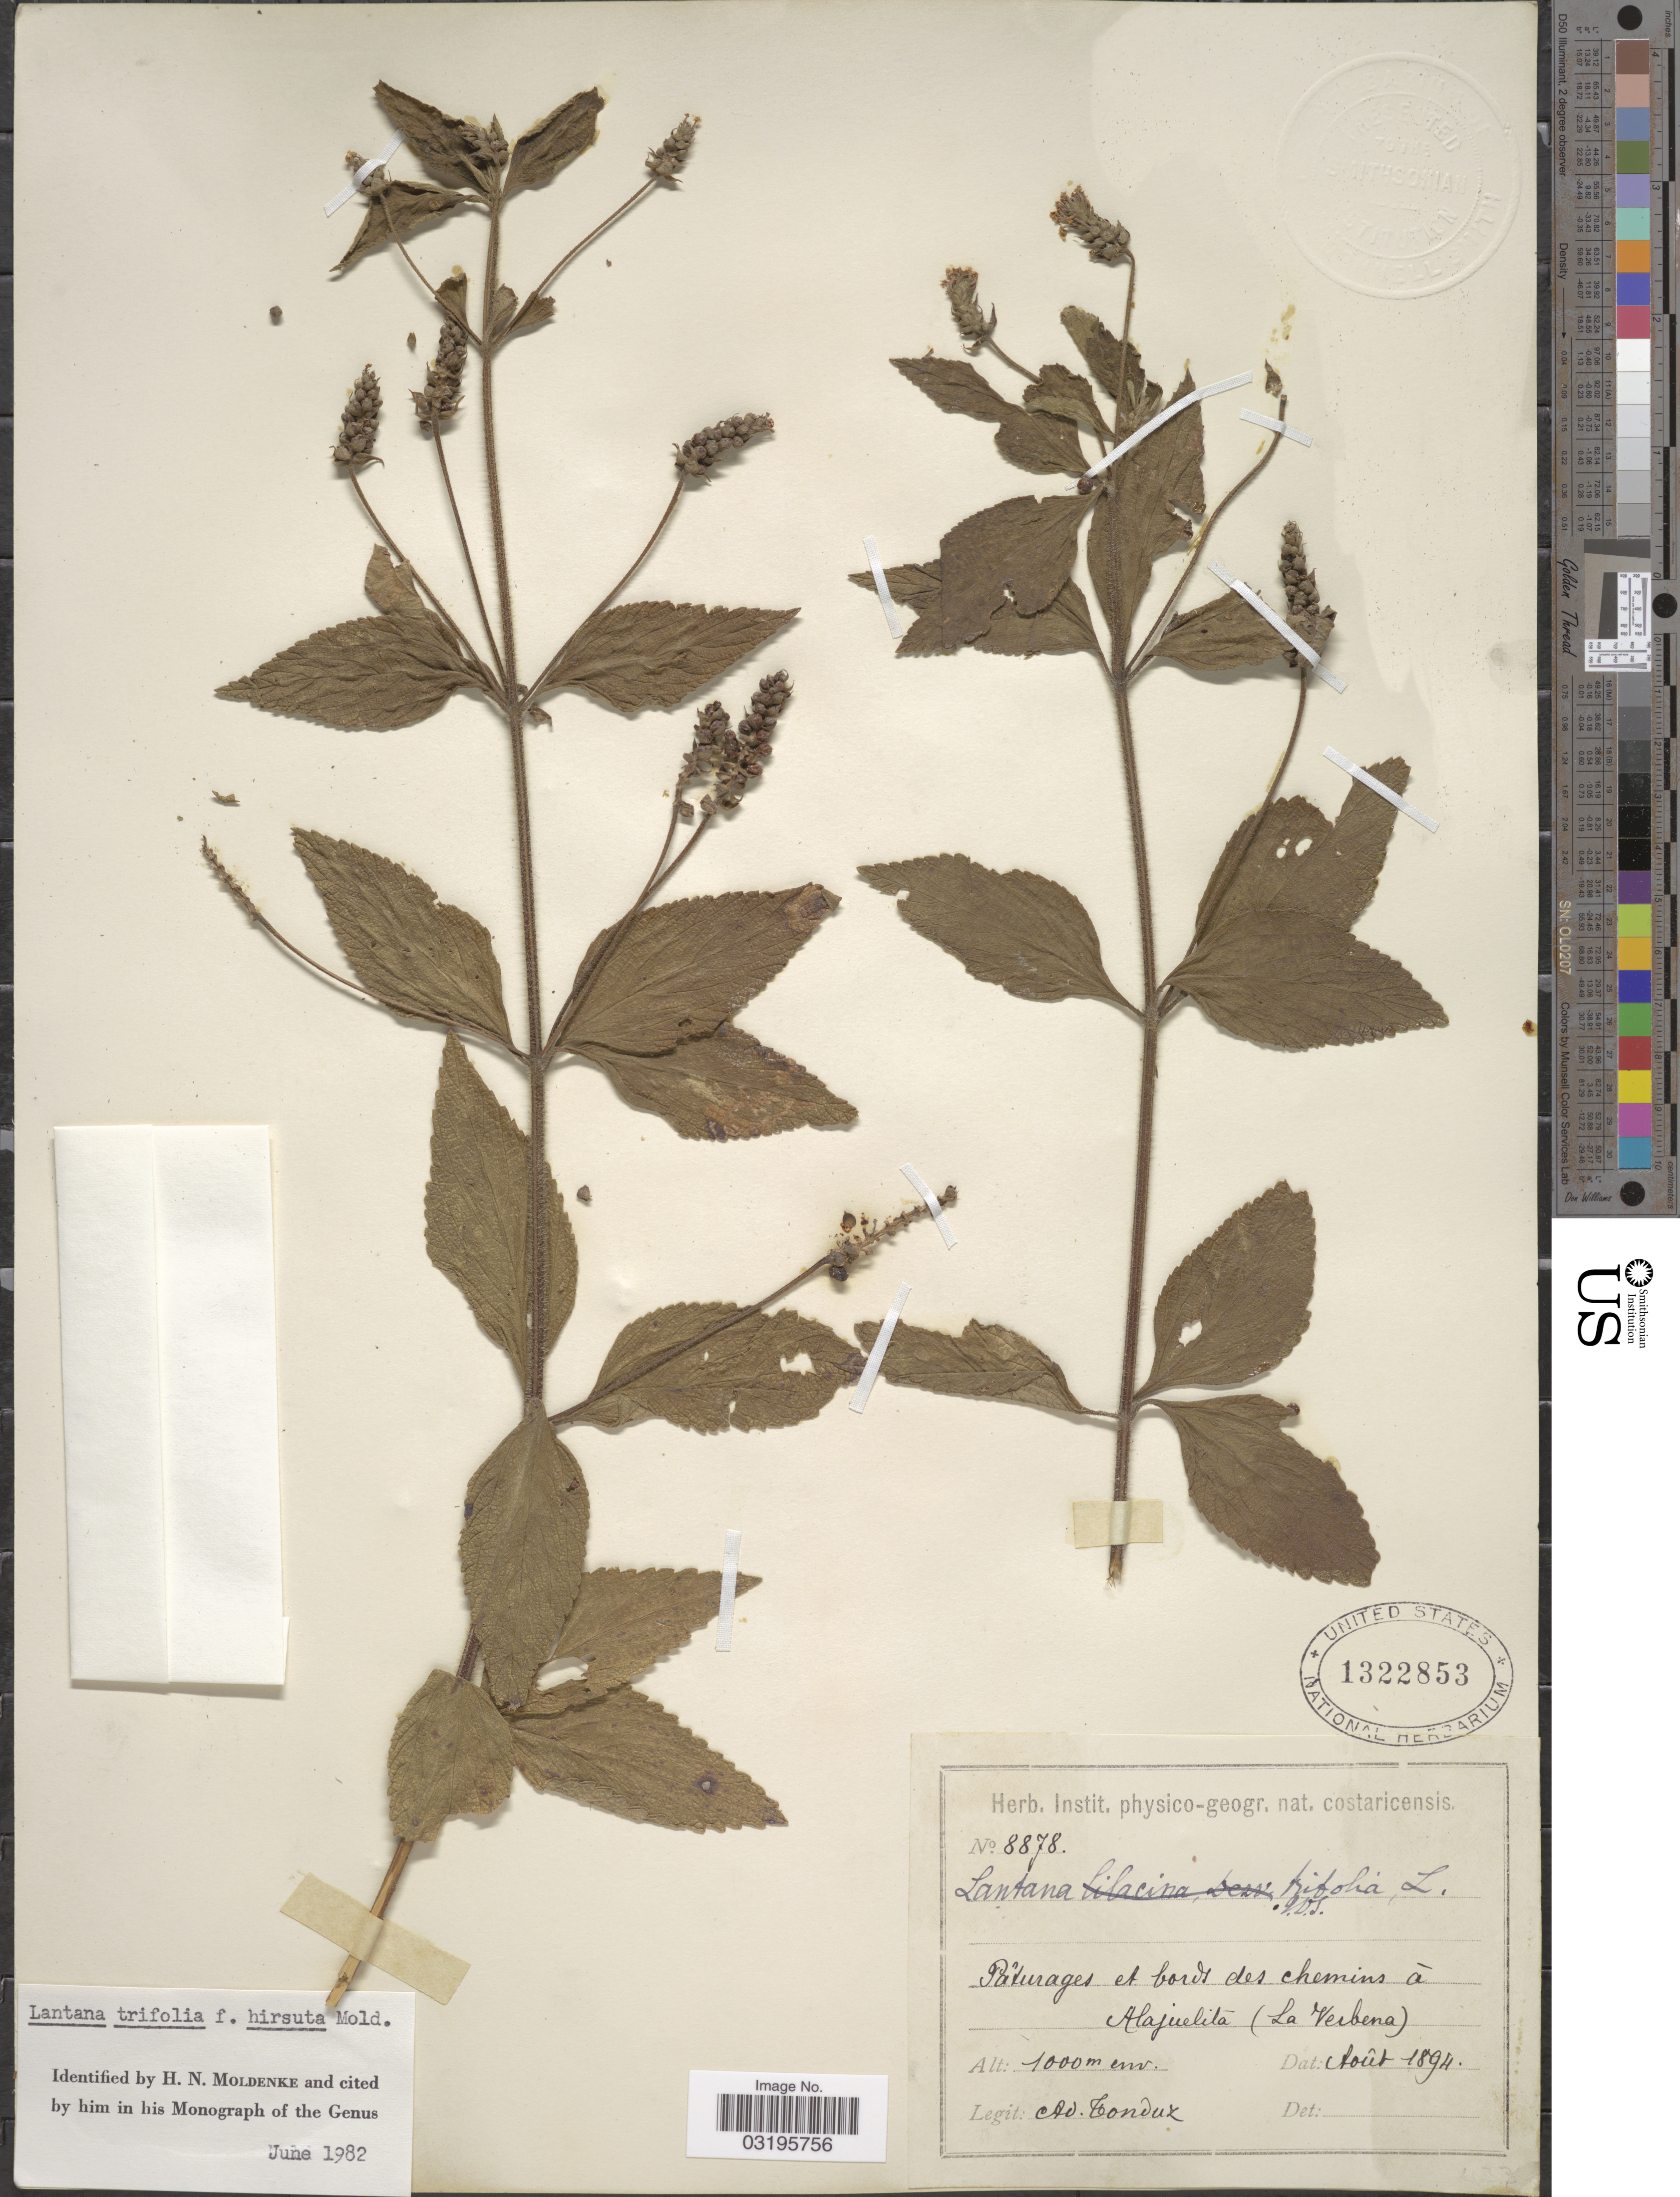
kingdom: Plantae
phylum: Tracheophyta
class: Magnoliopsida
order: Lamiales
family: Verbenaceae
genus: Lantana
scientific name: Lantana trifolia f. hirsuta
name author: Moldenke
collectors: A. Tonduz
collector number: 8878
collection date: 1894-08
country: Costa Rica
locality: Pâturages et bords des chemins á Alajuelita (La Verbena).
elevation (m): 1000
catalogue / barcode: US 1322853